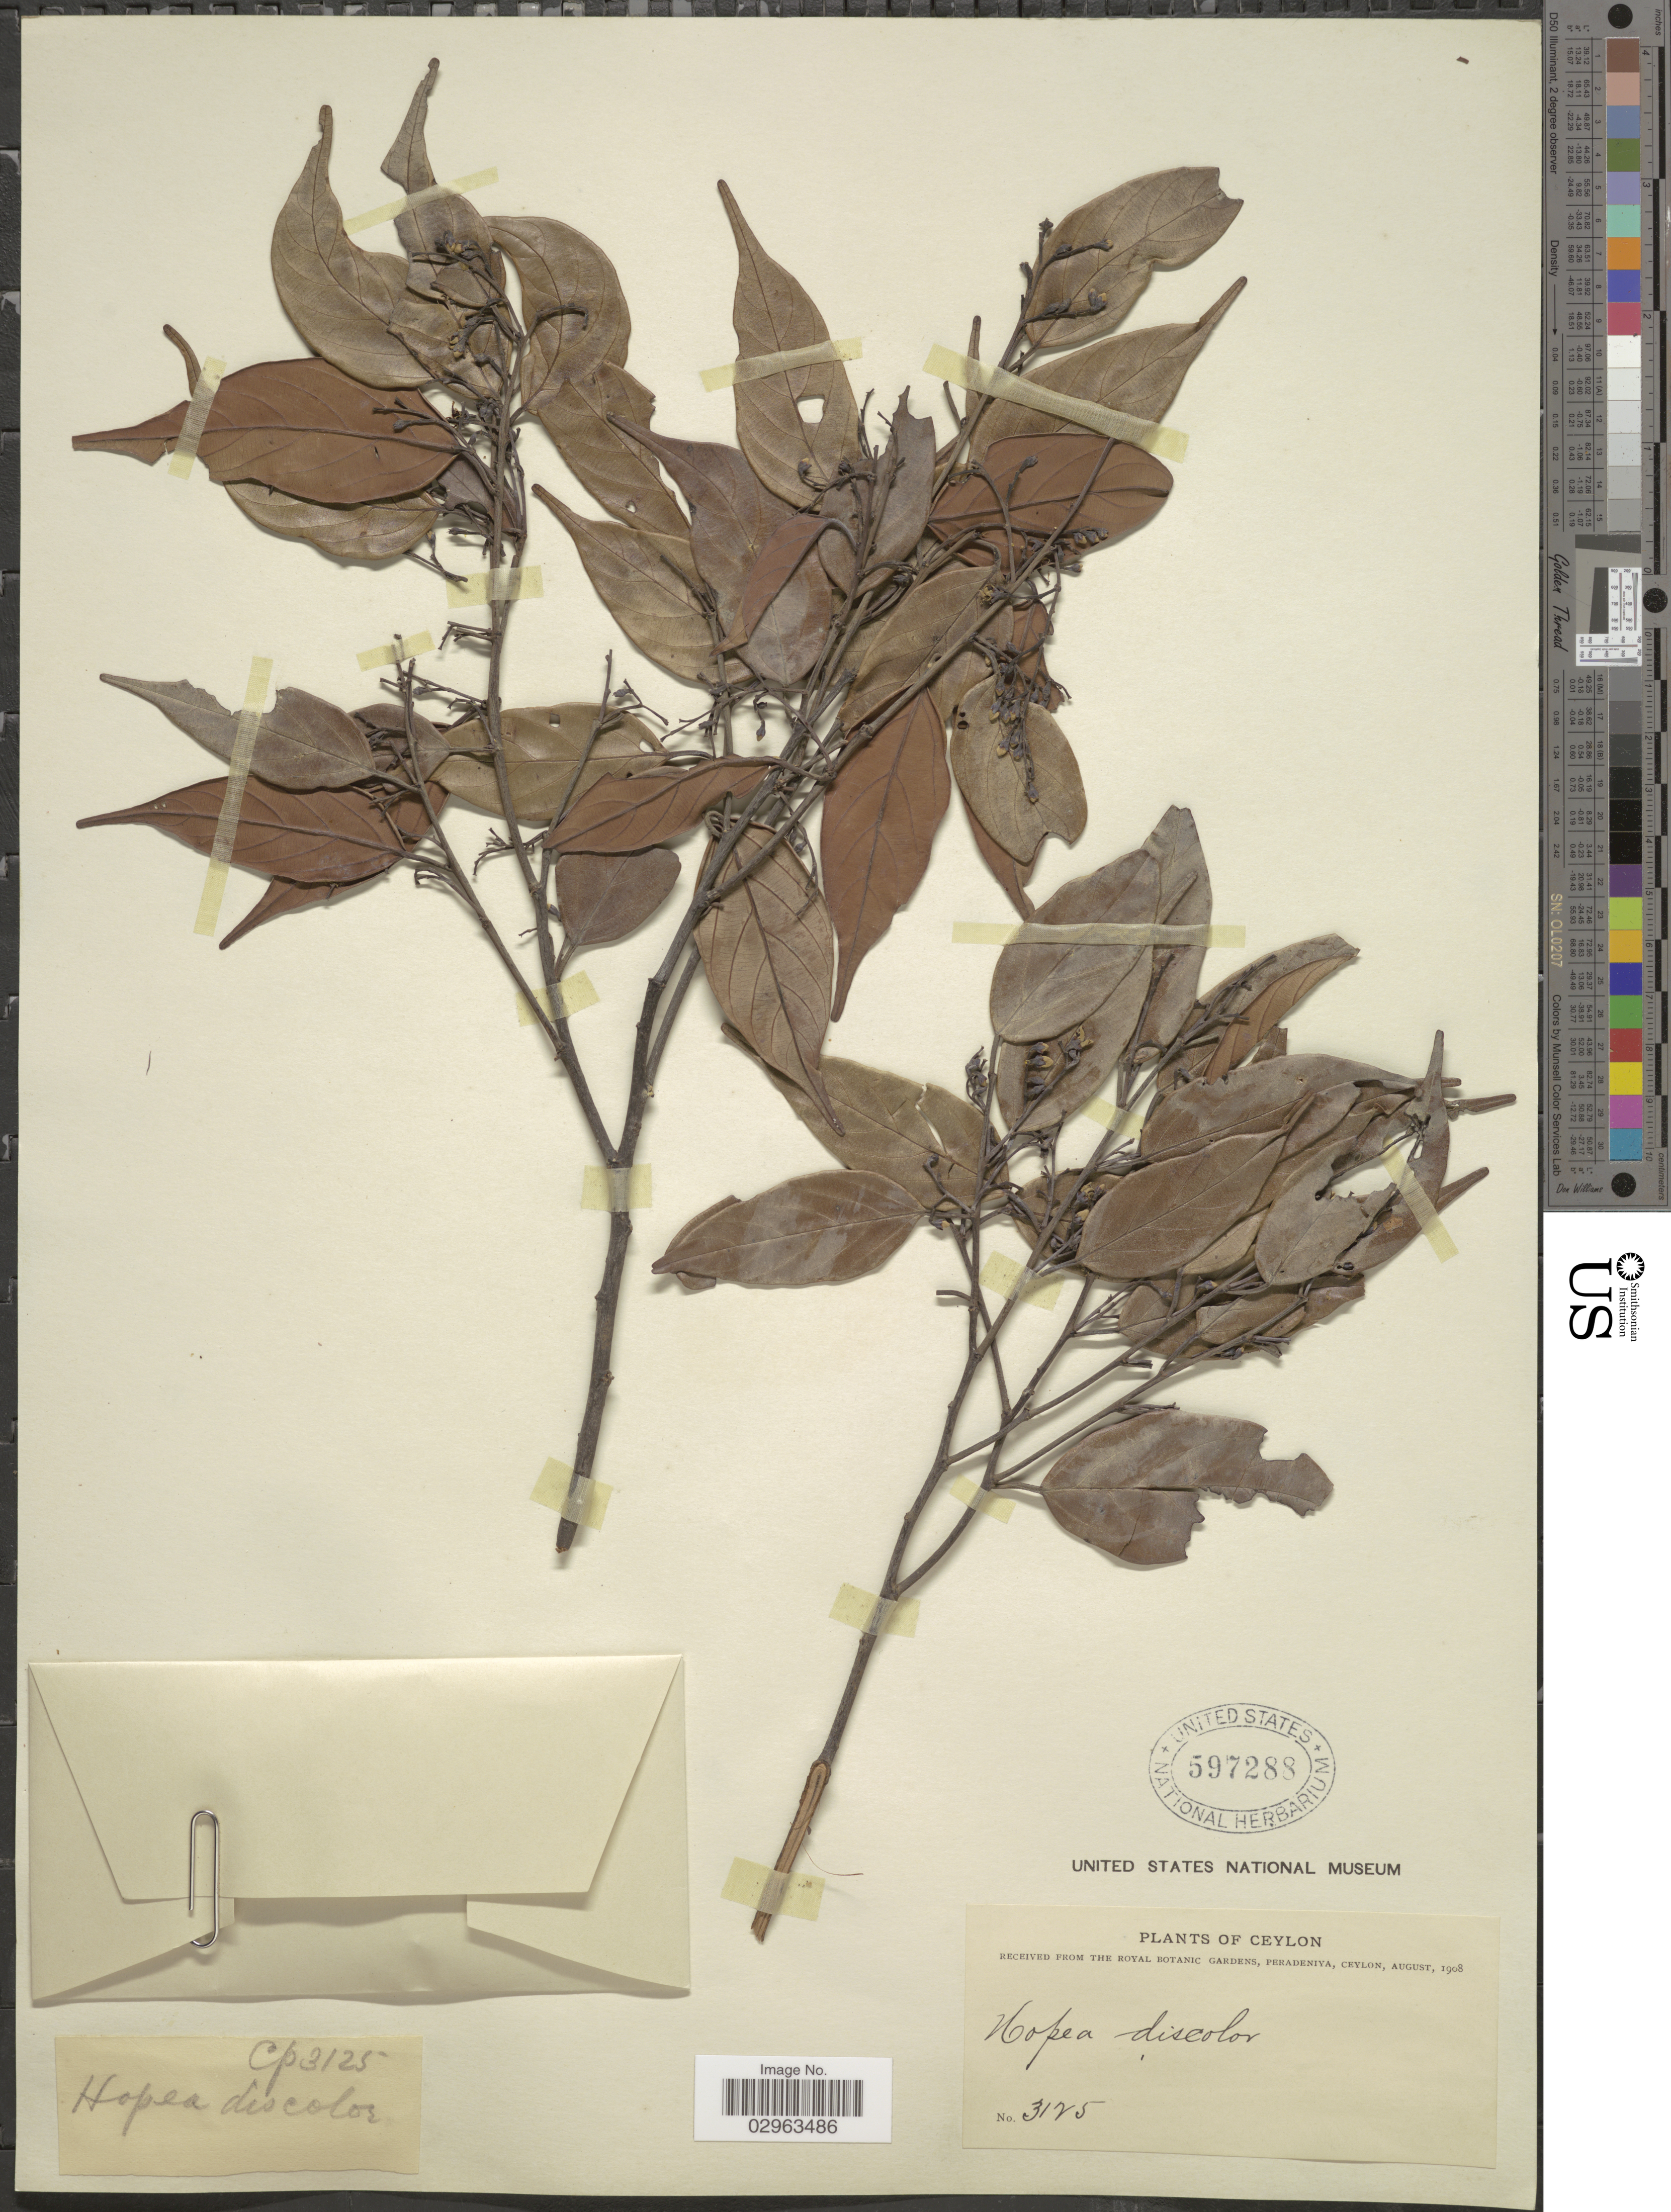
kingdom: Plantae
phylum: Tracheophyta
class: Magnoliopsida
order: Malvales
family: Dipterocarpaceae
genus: Hopea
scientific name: Hopea discolor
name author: Thwaites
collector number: CP3125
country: Sri Lanka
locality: Ceylon.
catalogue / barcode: US 597288